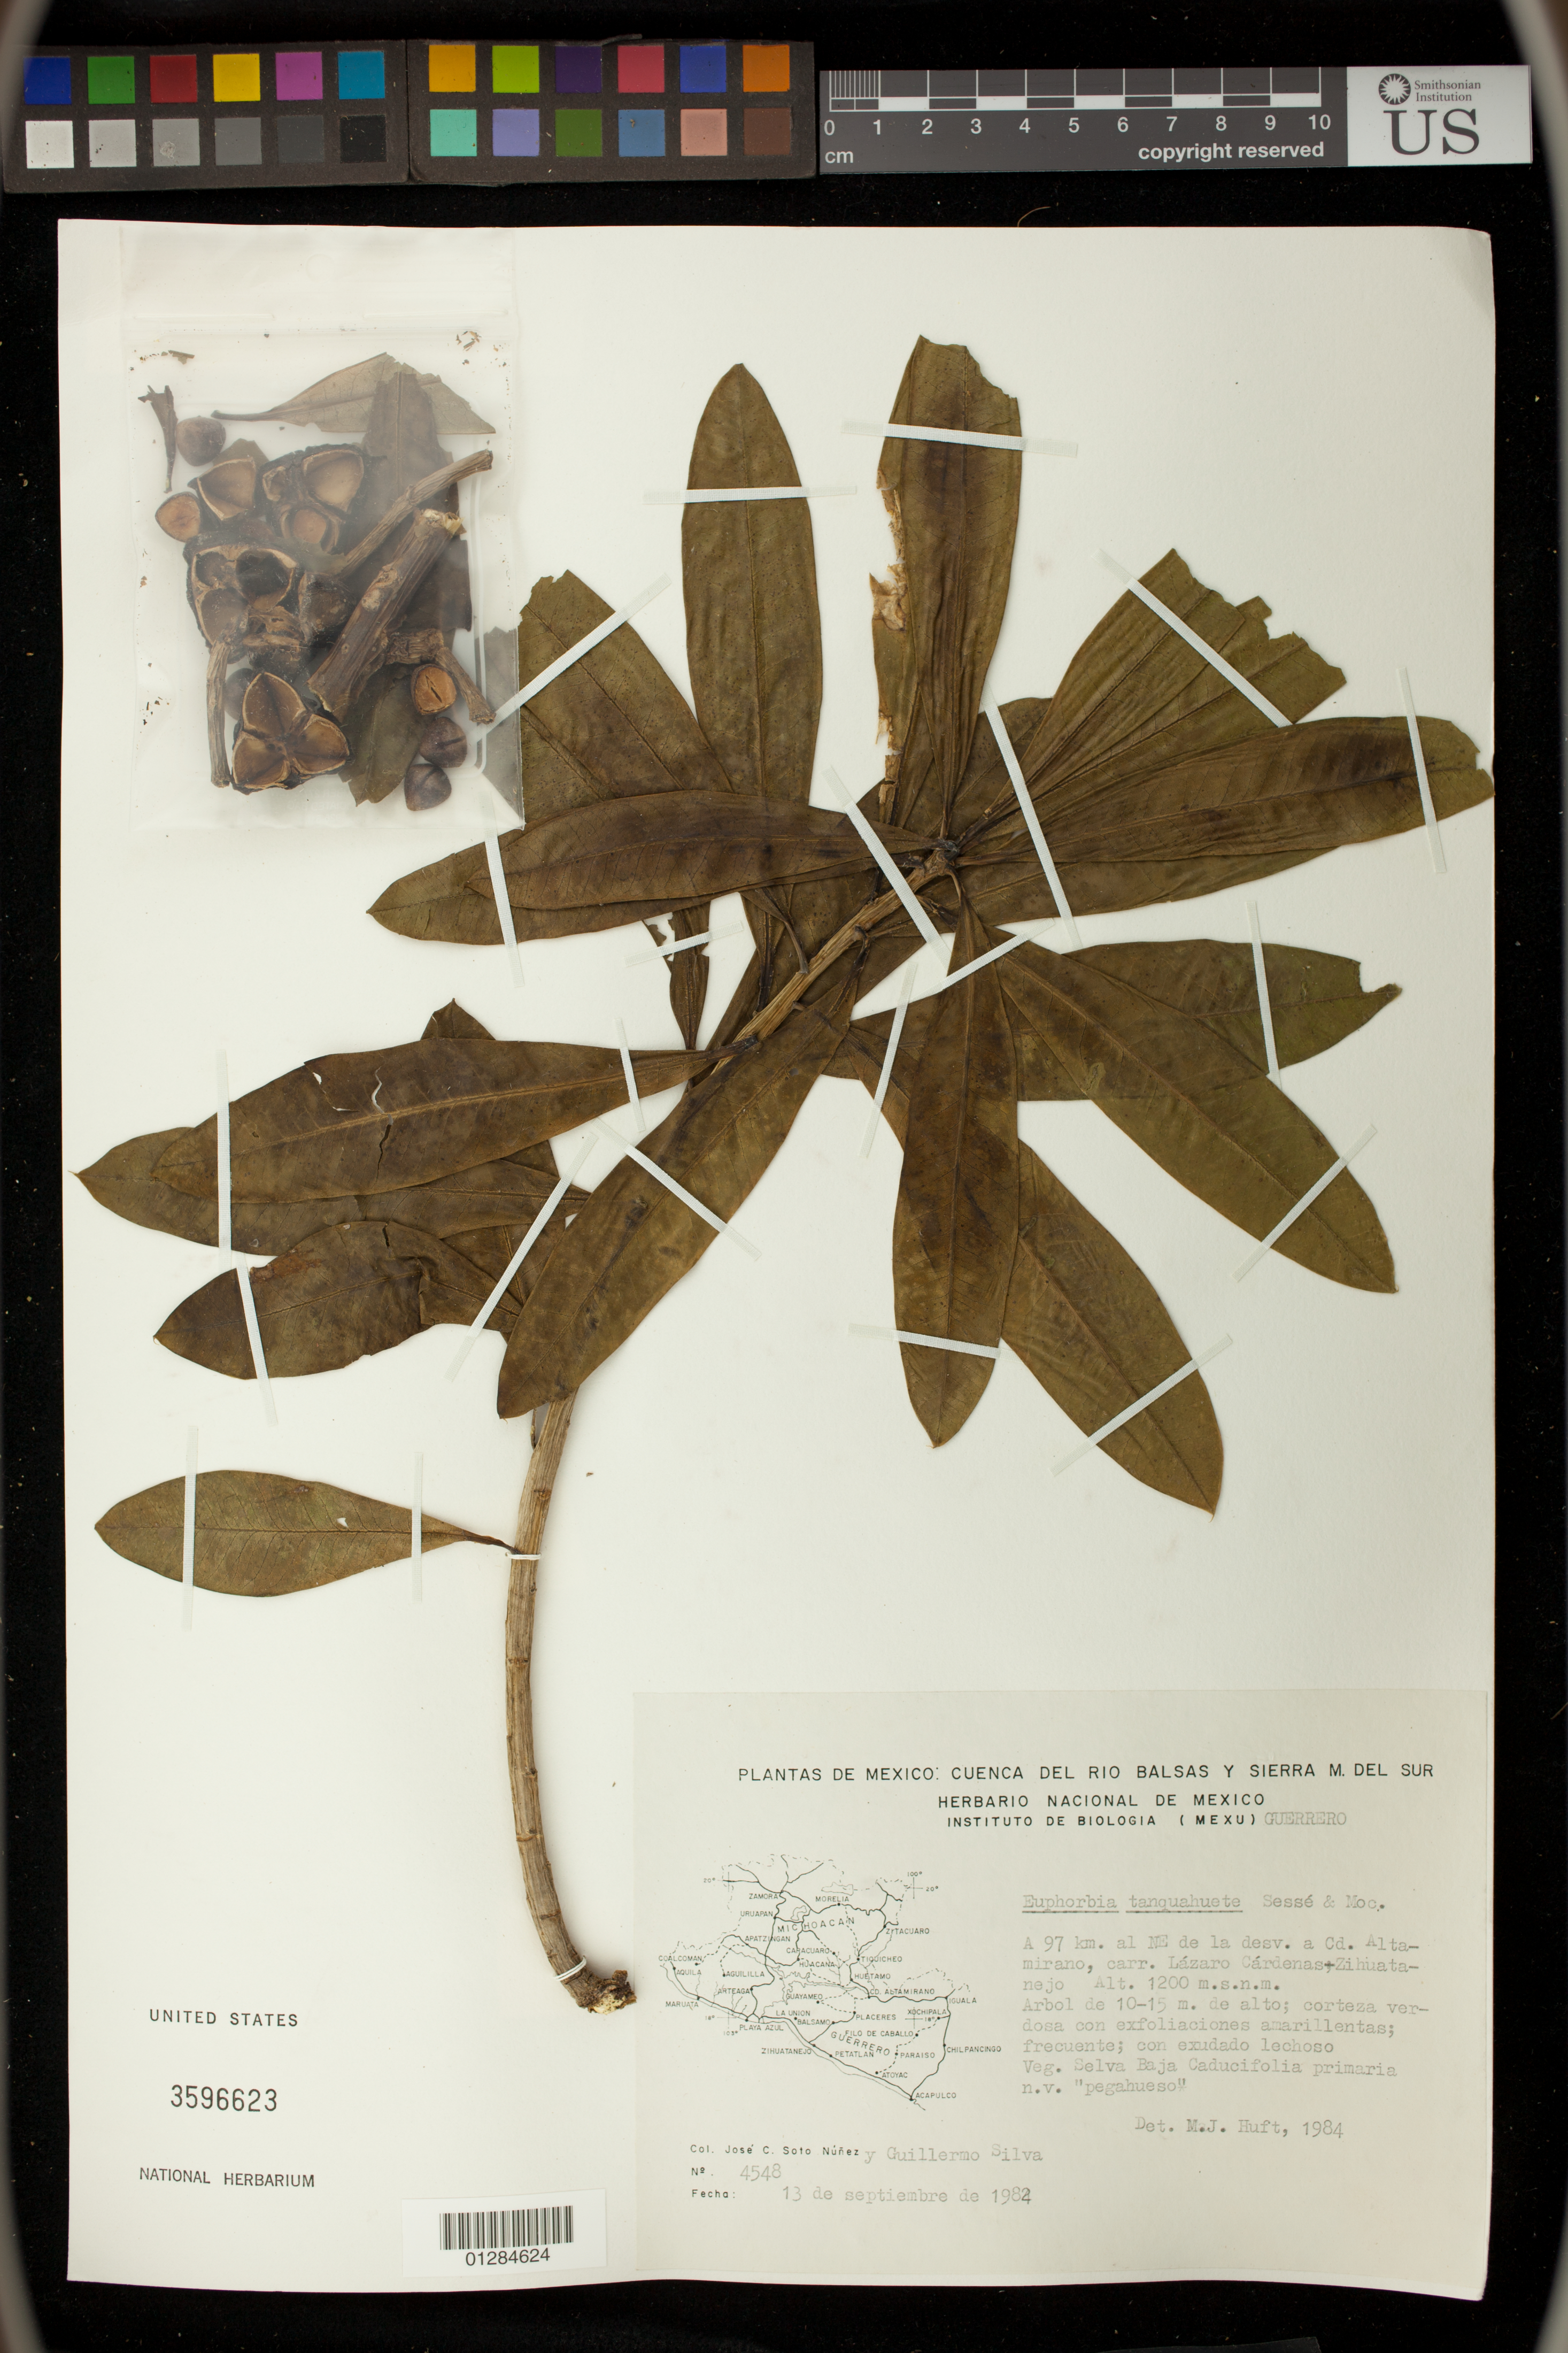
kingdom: Plantae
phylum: Tracheophyta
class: Magnoliopsida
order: Malpighiales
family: Euphorbiaceae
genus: Euphorbia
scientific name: Euphorbia tanquahuete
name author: Sessé & Moc.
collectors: J. C. Soto Núñez & G. Silva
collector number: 4548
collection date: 1982-09-13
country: Mexico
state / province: Guerrero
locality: A 97 km. al NE de la desv. a Cd. Altamirano, carr. Lazaro Cardenas-Zihuatanejo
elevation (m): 1200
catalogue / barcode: US 3596623